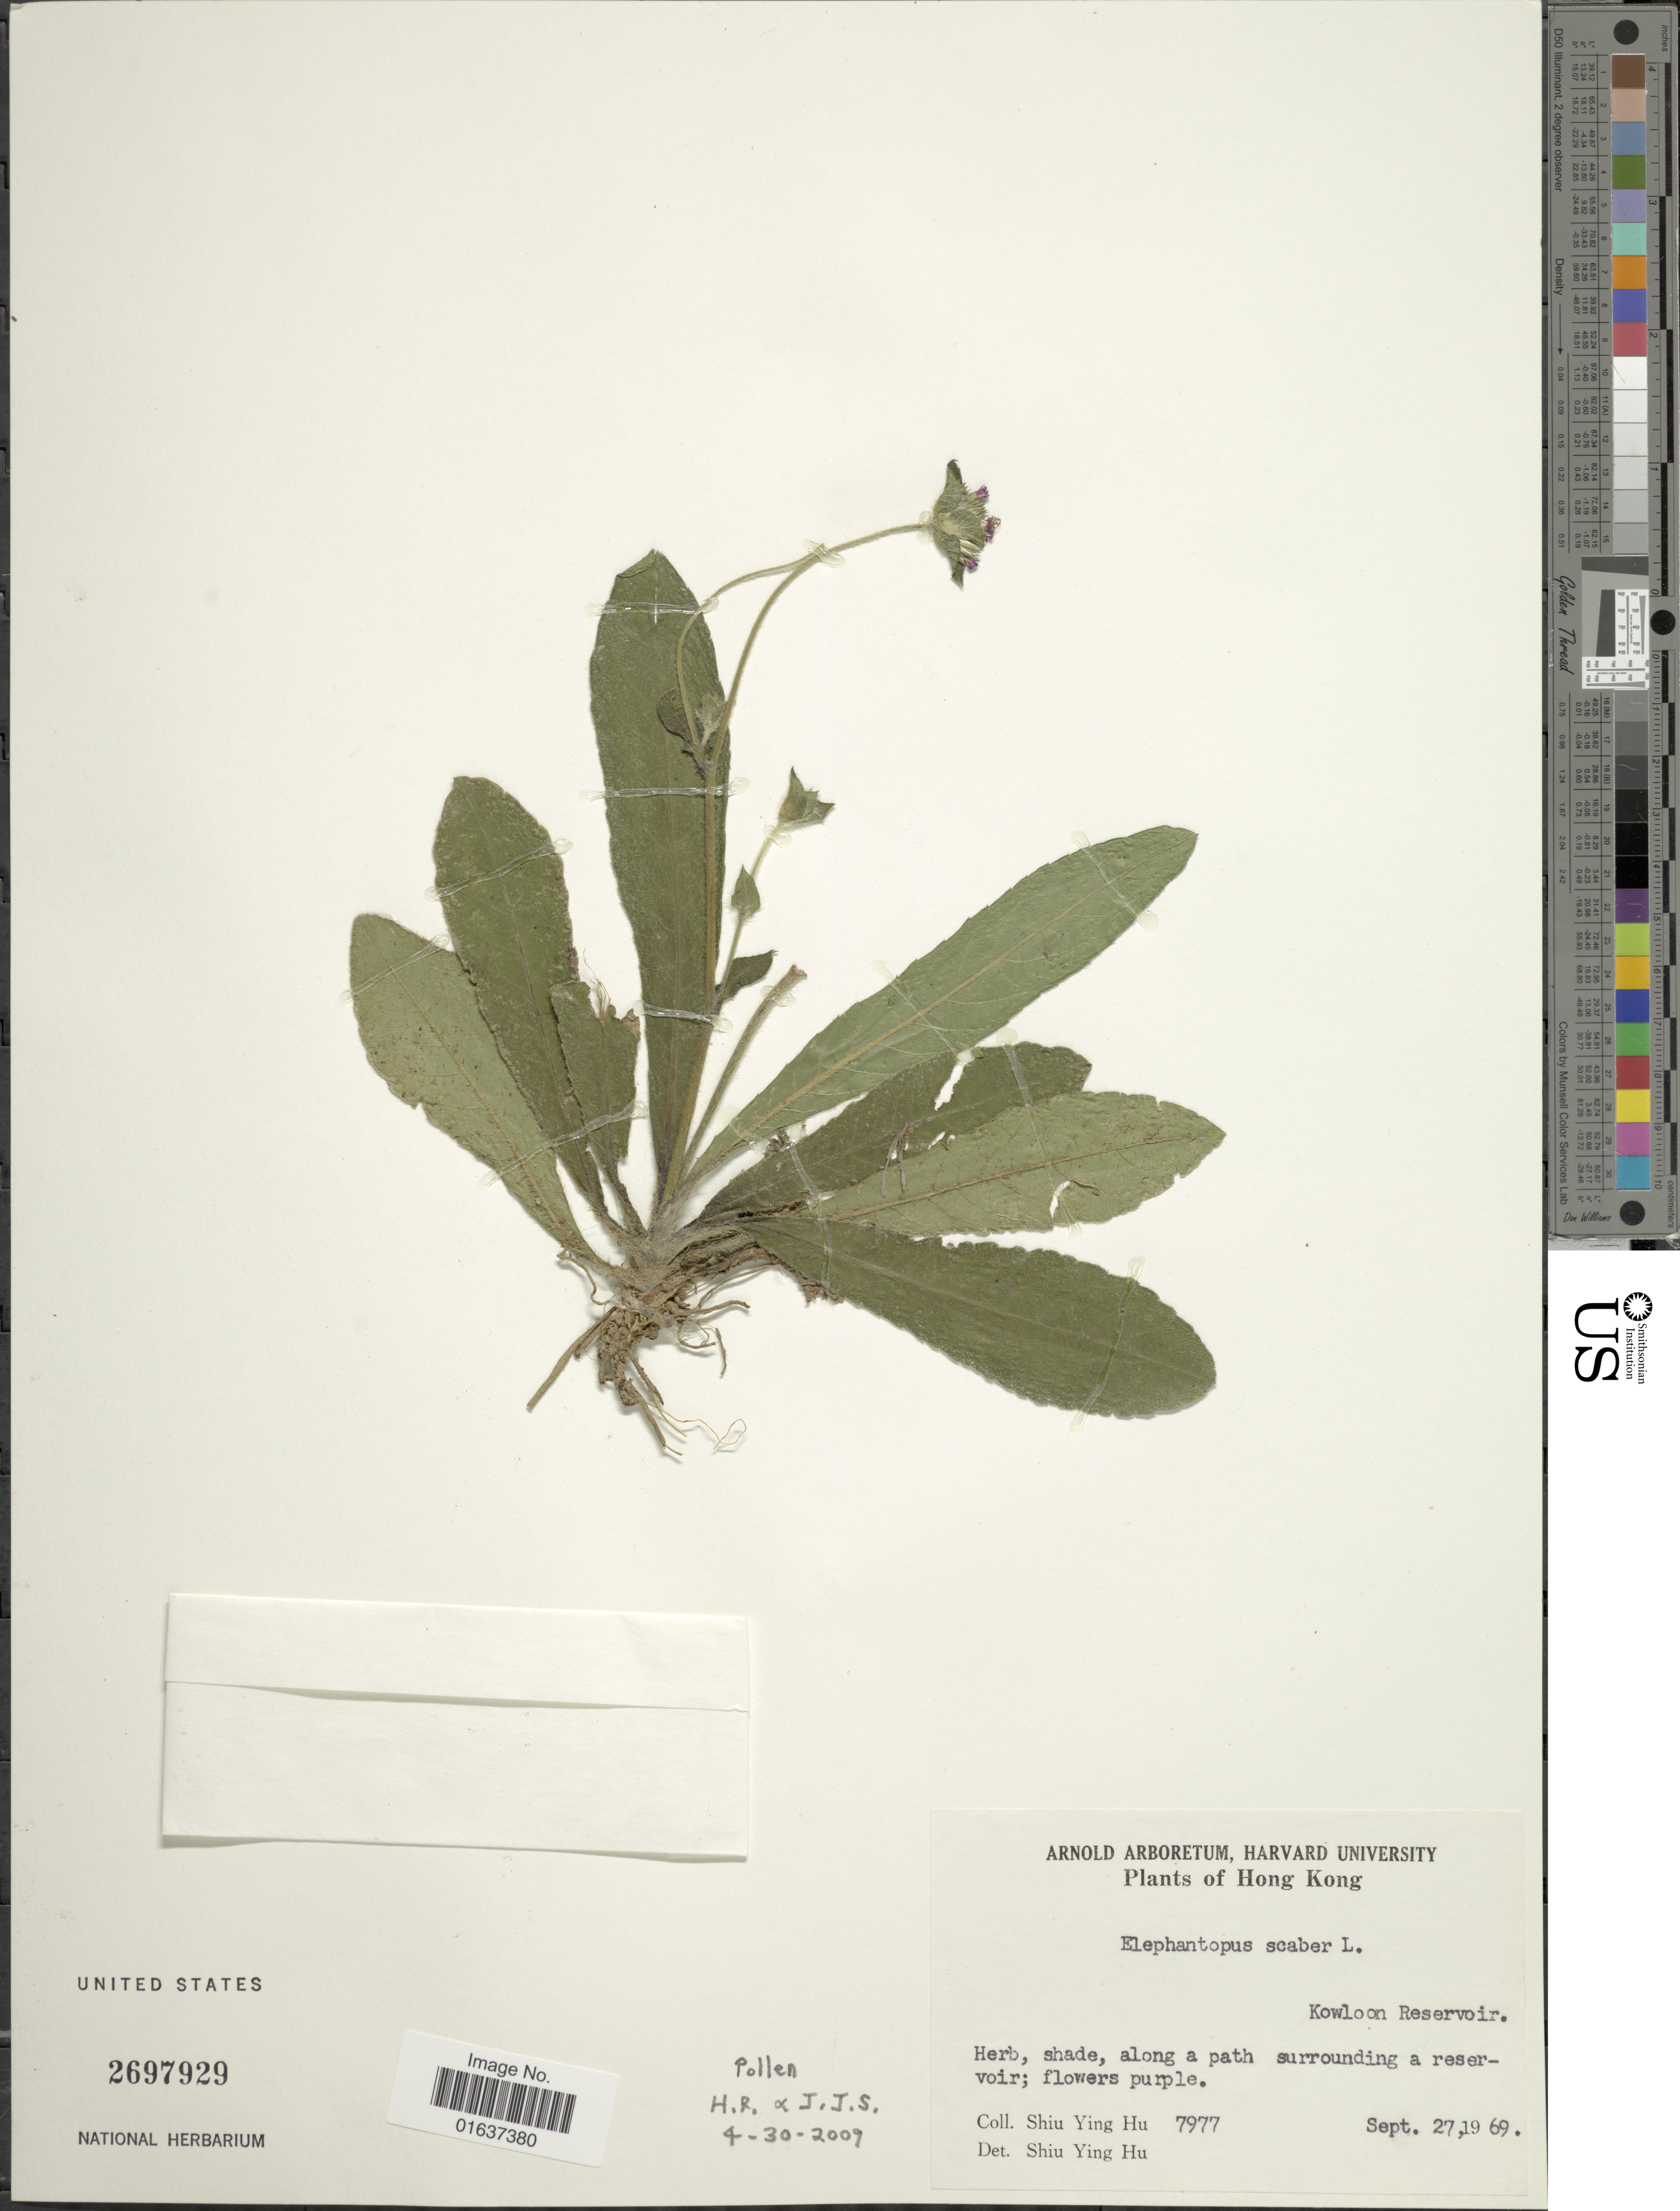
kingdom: Plantae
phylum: Tracheophyta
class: Magnoliopsida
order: Asterales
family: Asteraceae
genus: Elephantopus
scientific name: Elephantopus scaber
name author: L.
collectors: S. Y. Hu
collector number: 7977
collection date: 1969-09-27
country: China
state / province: Hong Kong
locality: Kowloon Reservoir, along a path surrounding a reservoir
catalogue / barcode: US 2697929